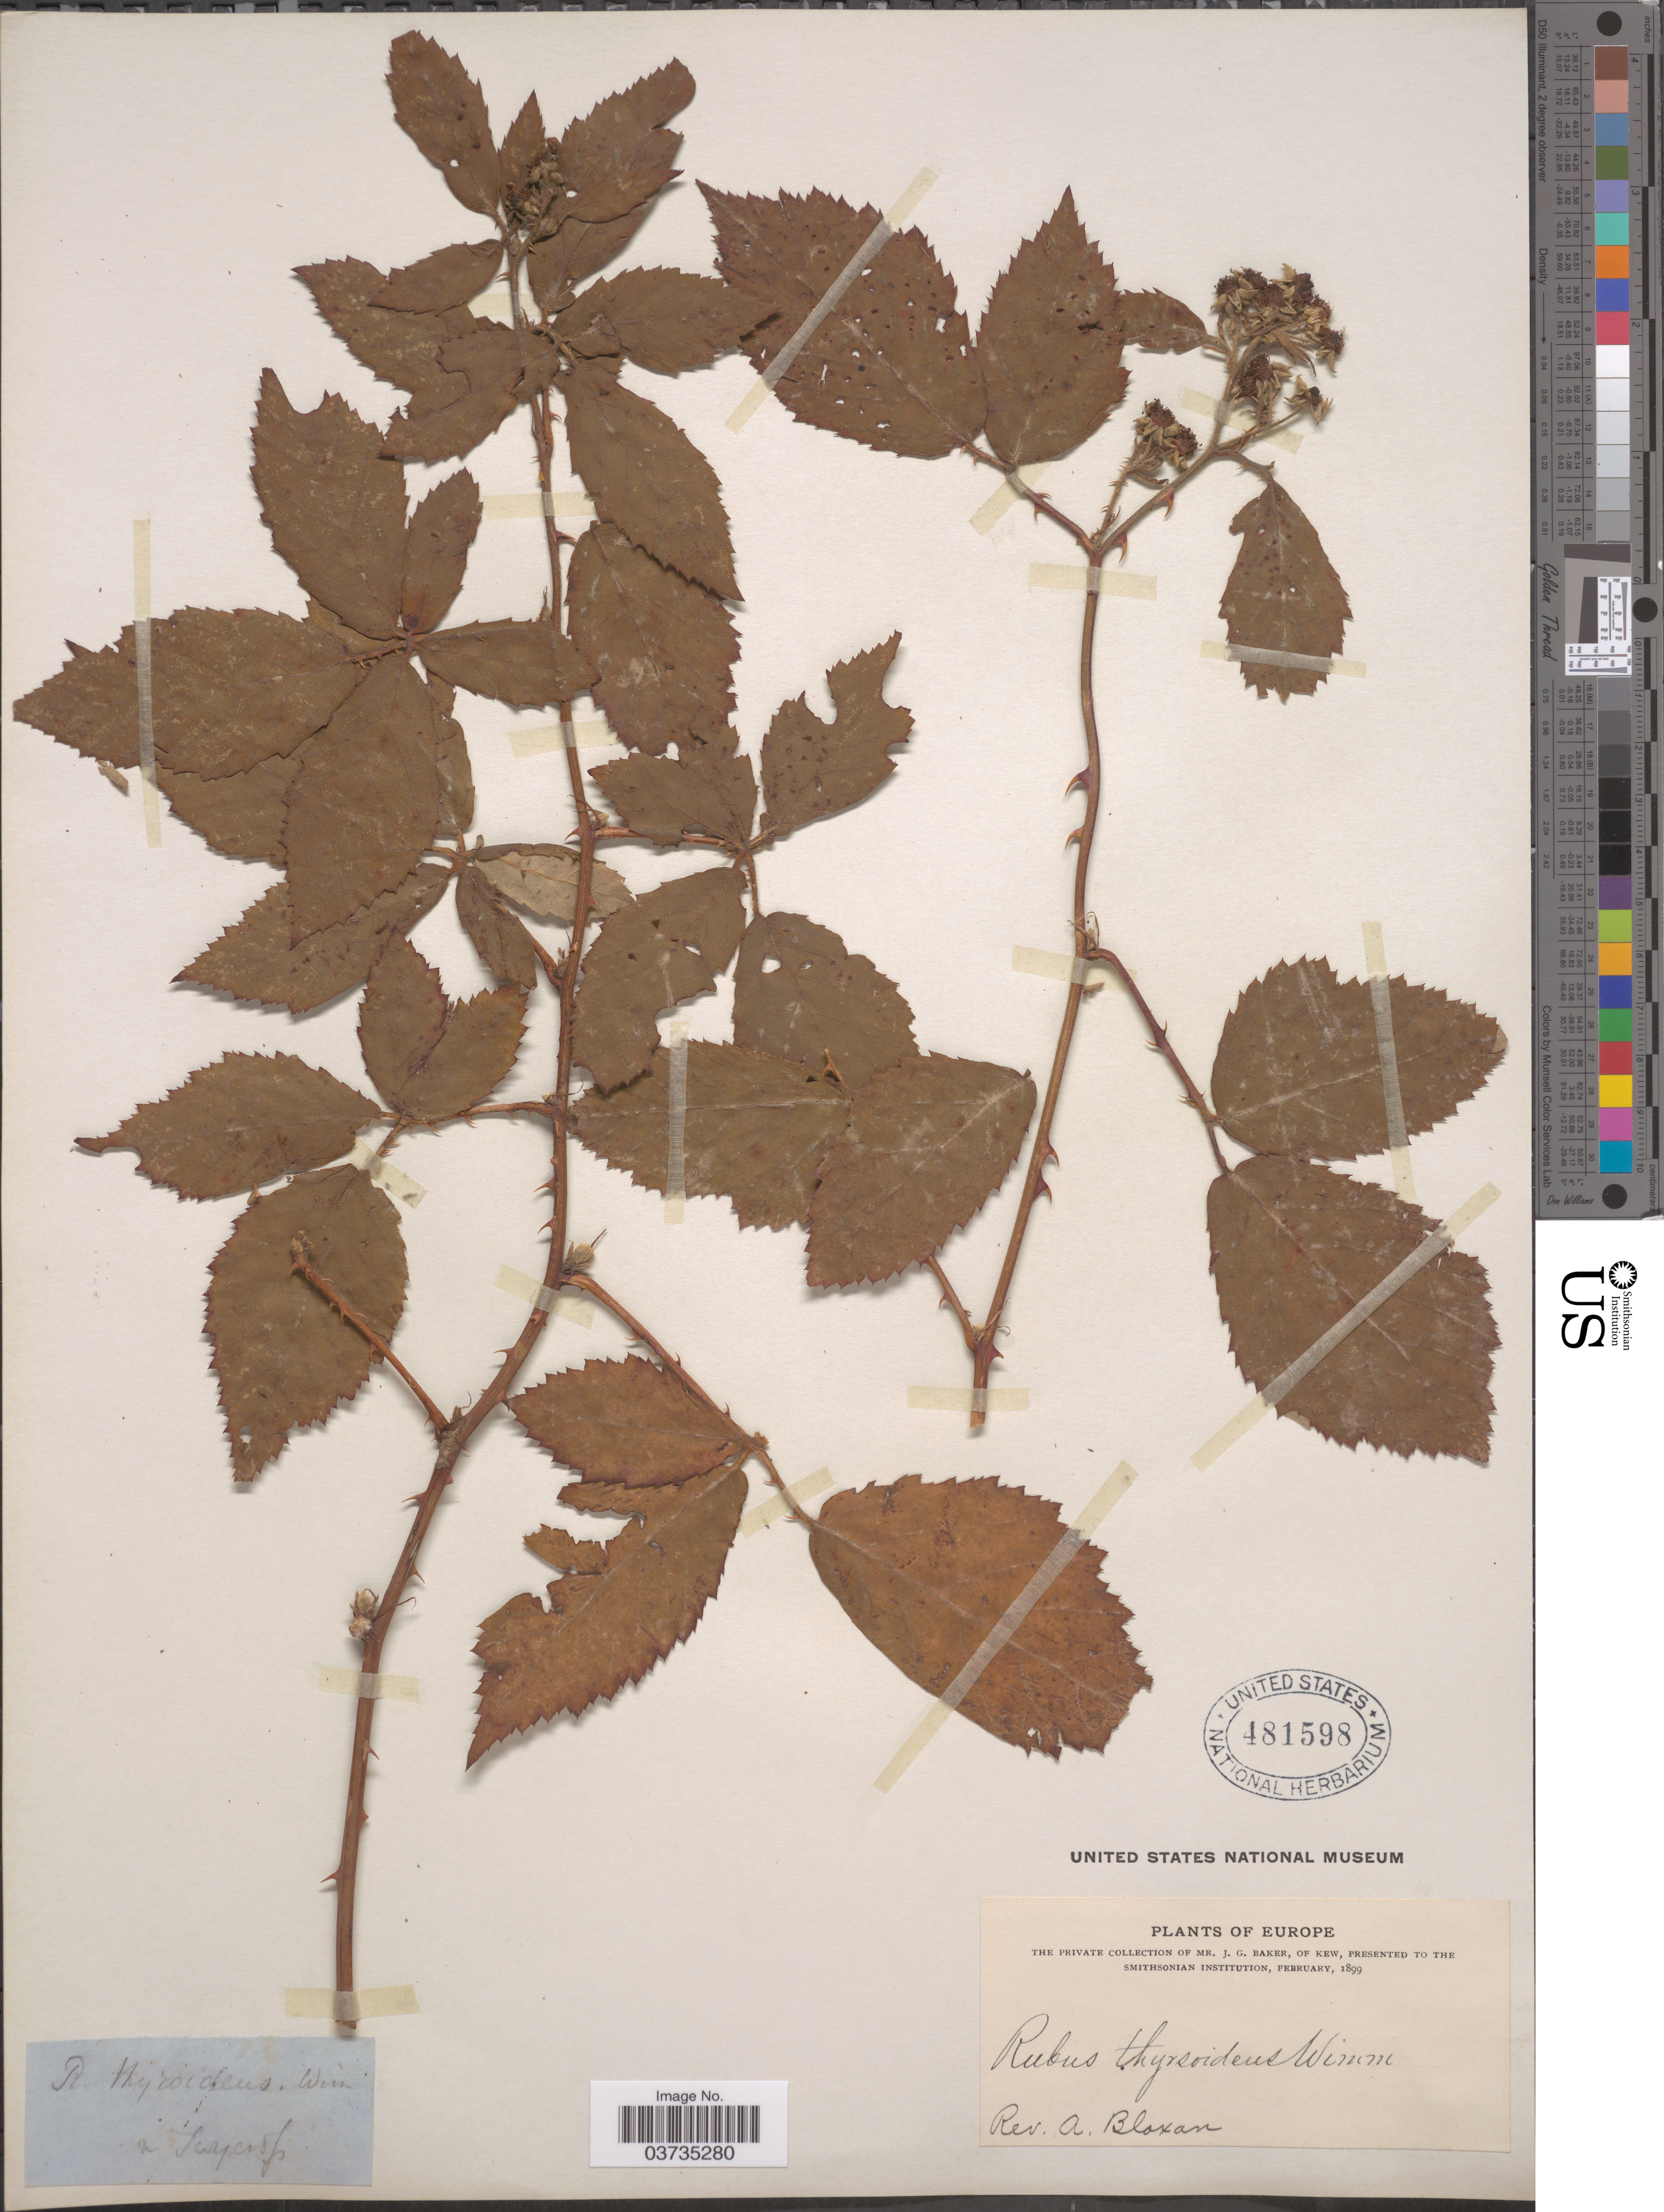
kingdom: Plantae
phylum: Tracheophyta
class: Magnoliopsida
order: Rosales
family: Rosaceae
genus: Rubus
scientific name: Rubus thyrsoideus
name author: Wimm.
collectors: A. Bloxam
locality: Europe. [illegible text] Twycross[interpreted].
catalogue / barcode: US 481598